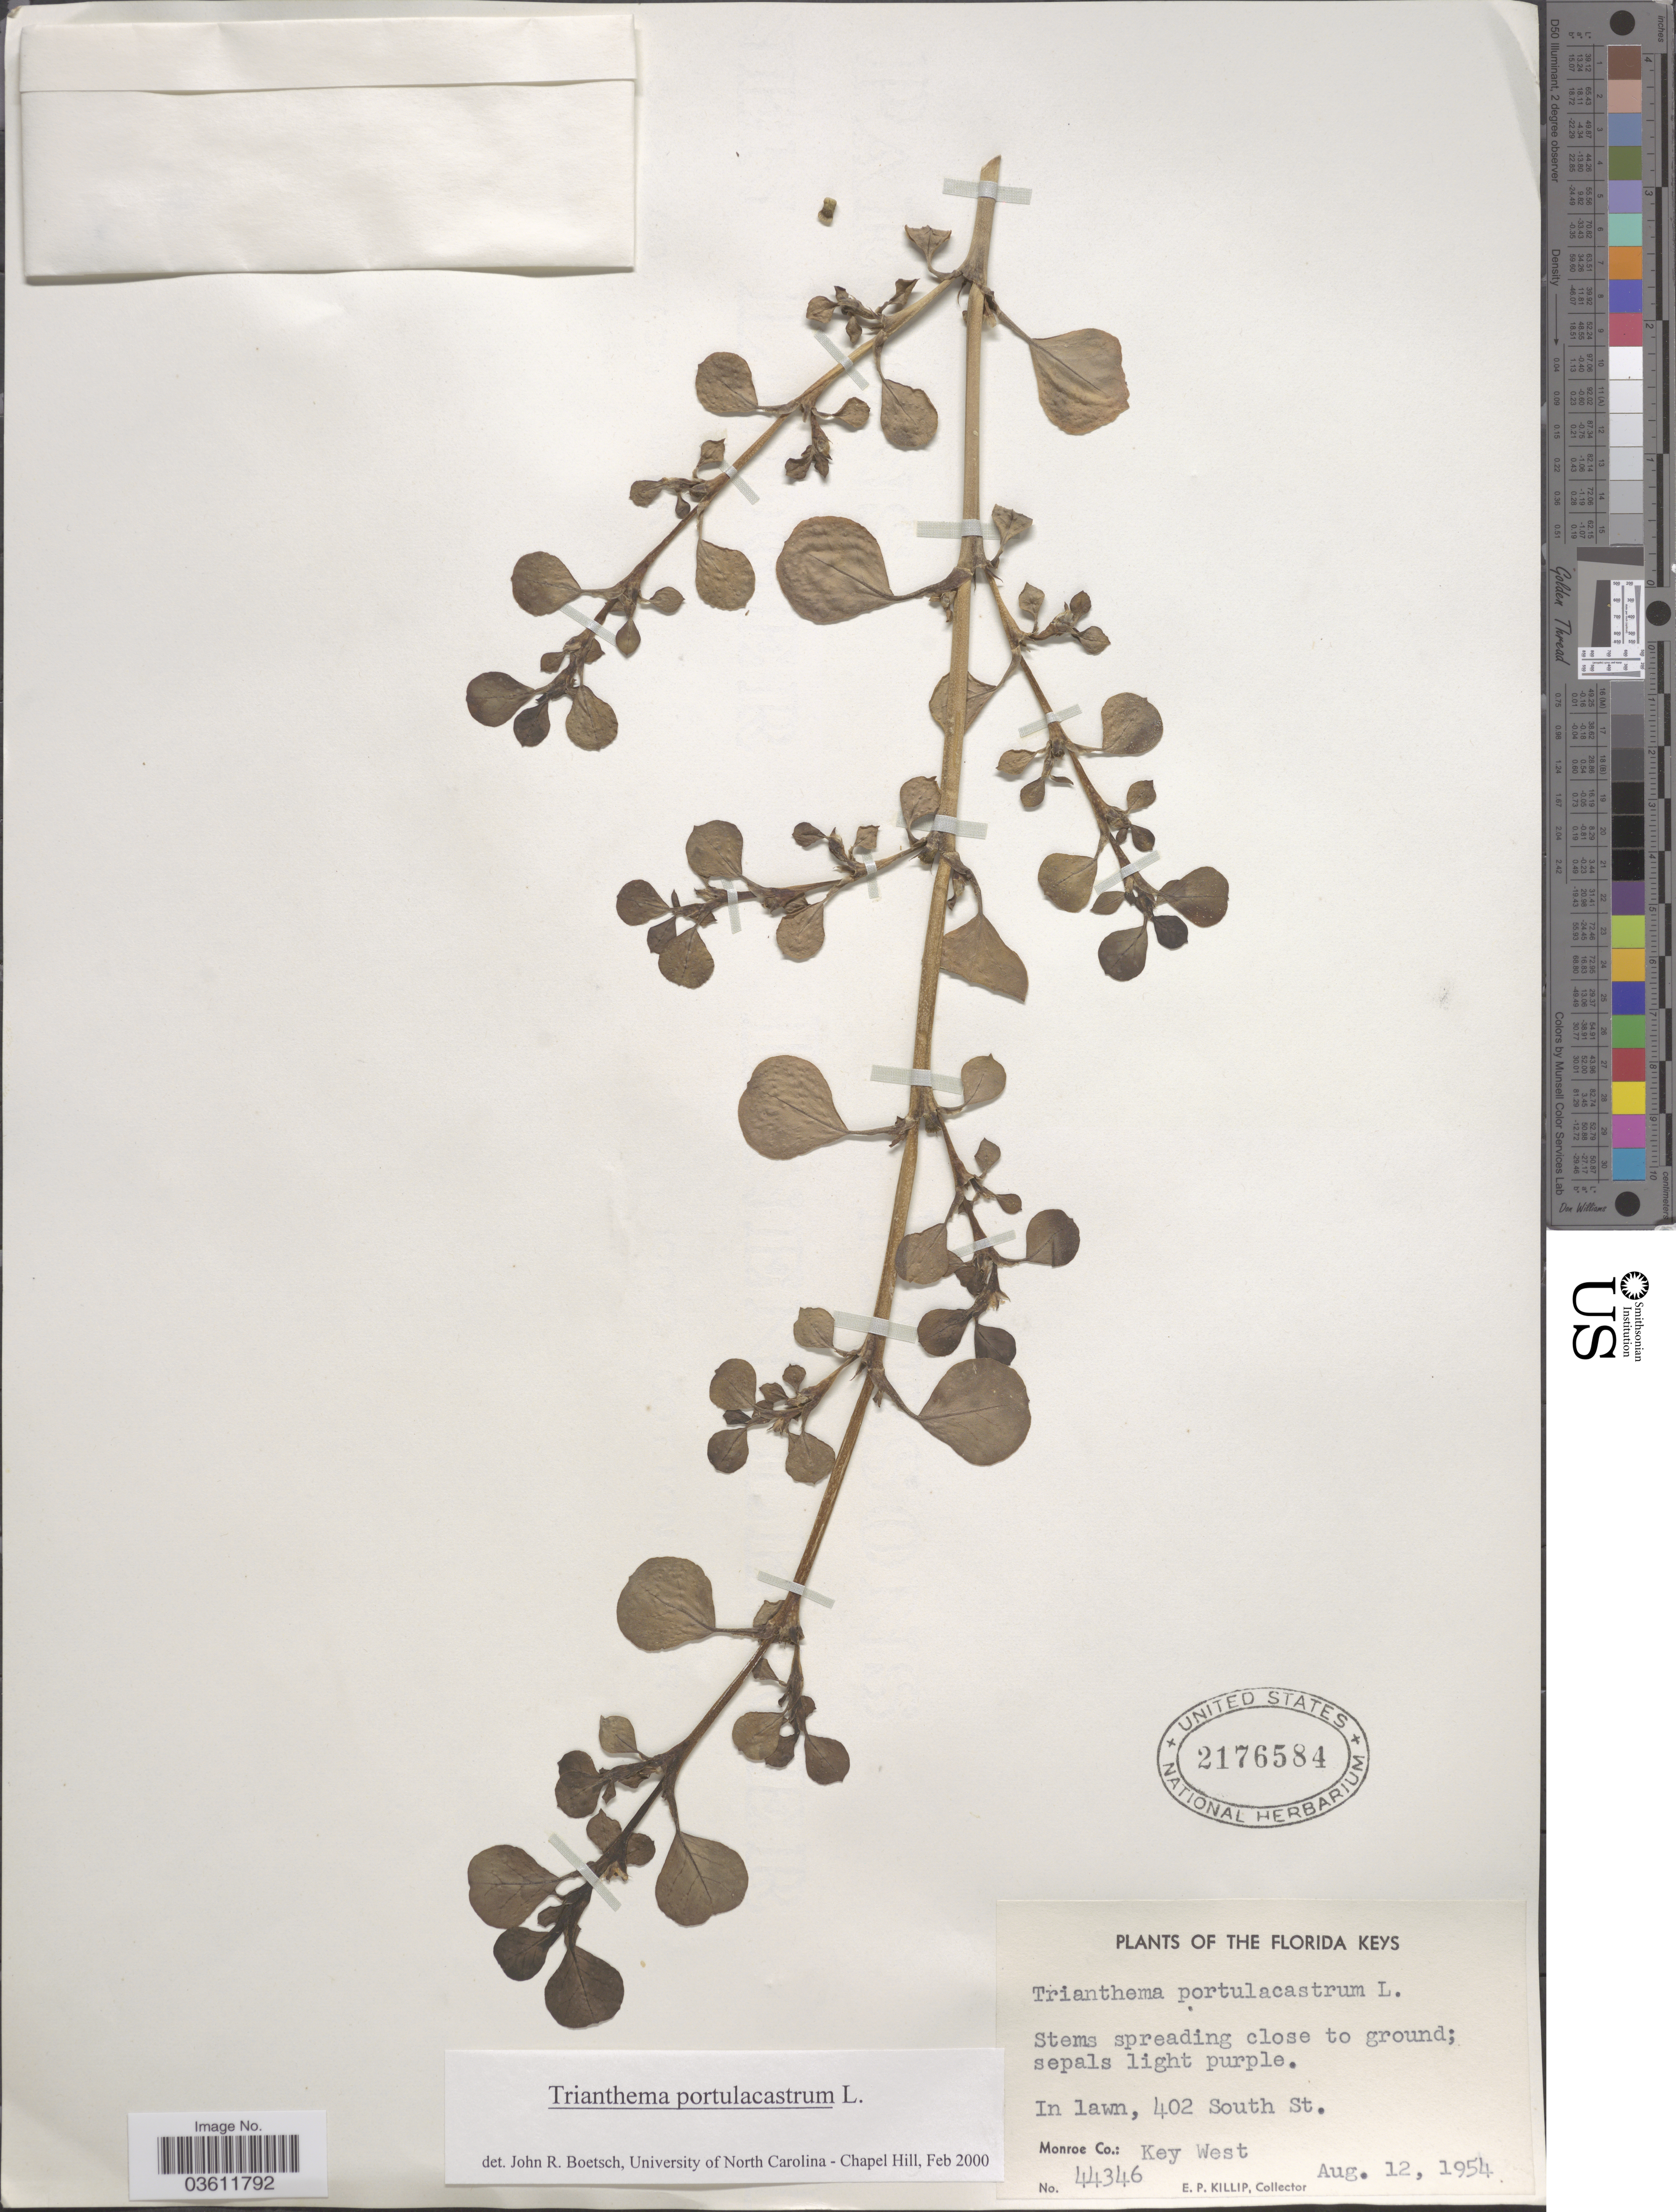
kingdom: Plantae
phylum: Tracheophyta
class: Magnoliopsida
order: Caryophyllales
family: Aizoaceae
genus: Trianthema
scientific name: Trianthema portulacastrum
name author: L.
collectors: E. P. Killip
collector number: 44346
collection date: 1954-08-12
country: United States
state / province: Florida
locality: The Florida Keys. In lawn, 402 South St. Monroe Co.: Key West.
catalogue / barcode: US 2176584